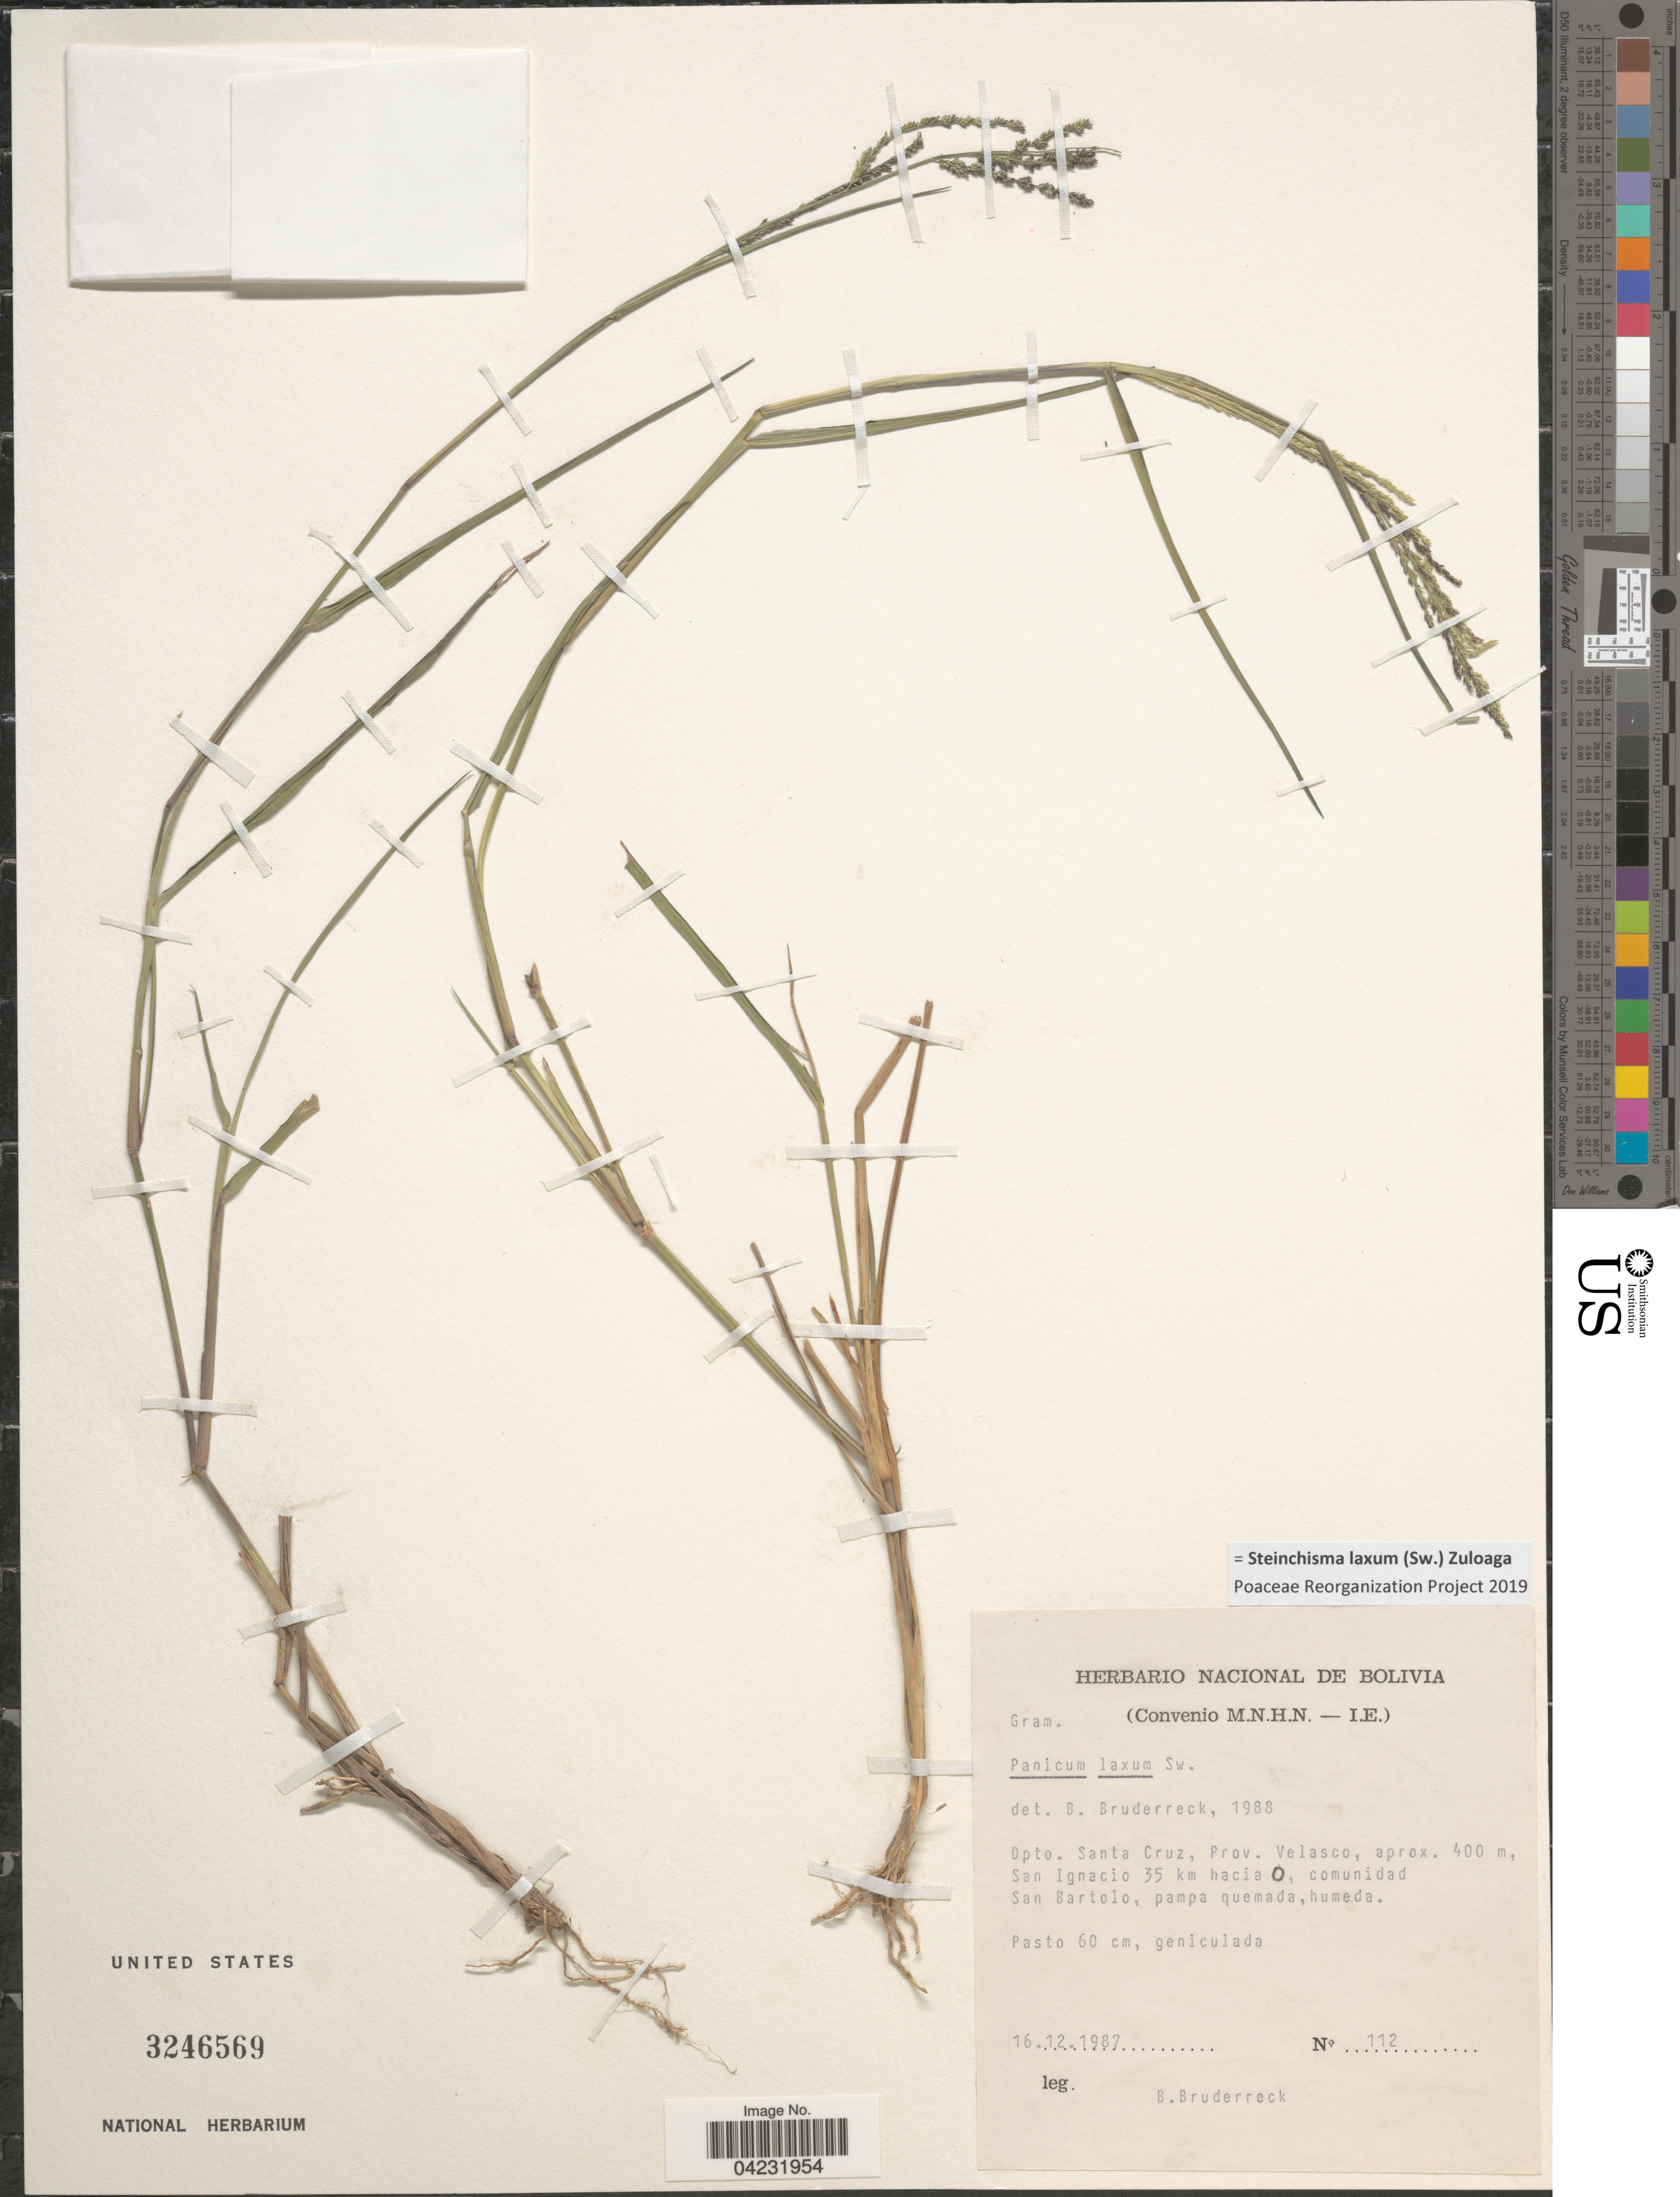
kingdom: Plantae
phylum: Tracheophyta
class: Liliopsida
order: Poales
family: Poaceae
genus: Steinchisma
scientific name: Steinchisma laxum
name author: (Sw.) Zuloaga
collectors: B. Bruderreck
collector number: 112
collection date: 1987-12-16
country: Bolivia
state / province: Santa Cruz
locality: Dpto. Santa Cruz, Prov. Velasco, San Ignacio 35 km hacia o, comunidad San Bartolo, pampa quemada, humeda.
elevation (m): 400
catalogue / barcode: US 3246569